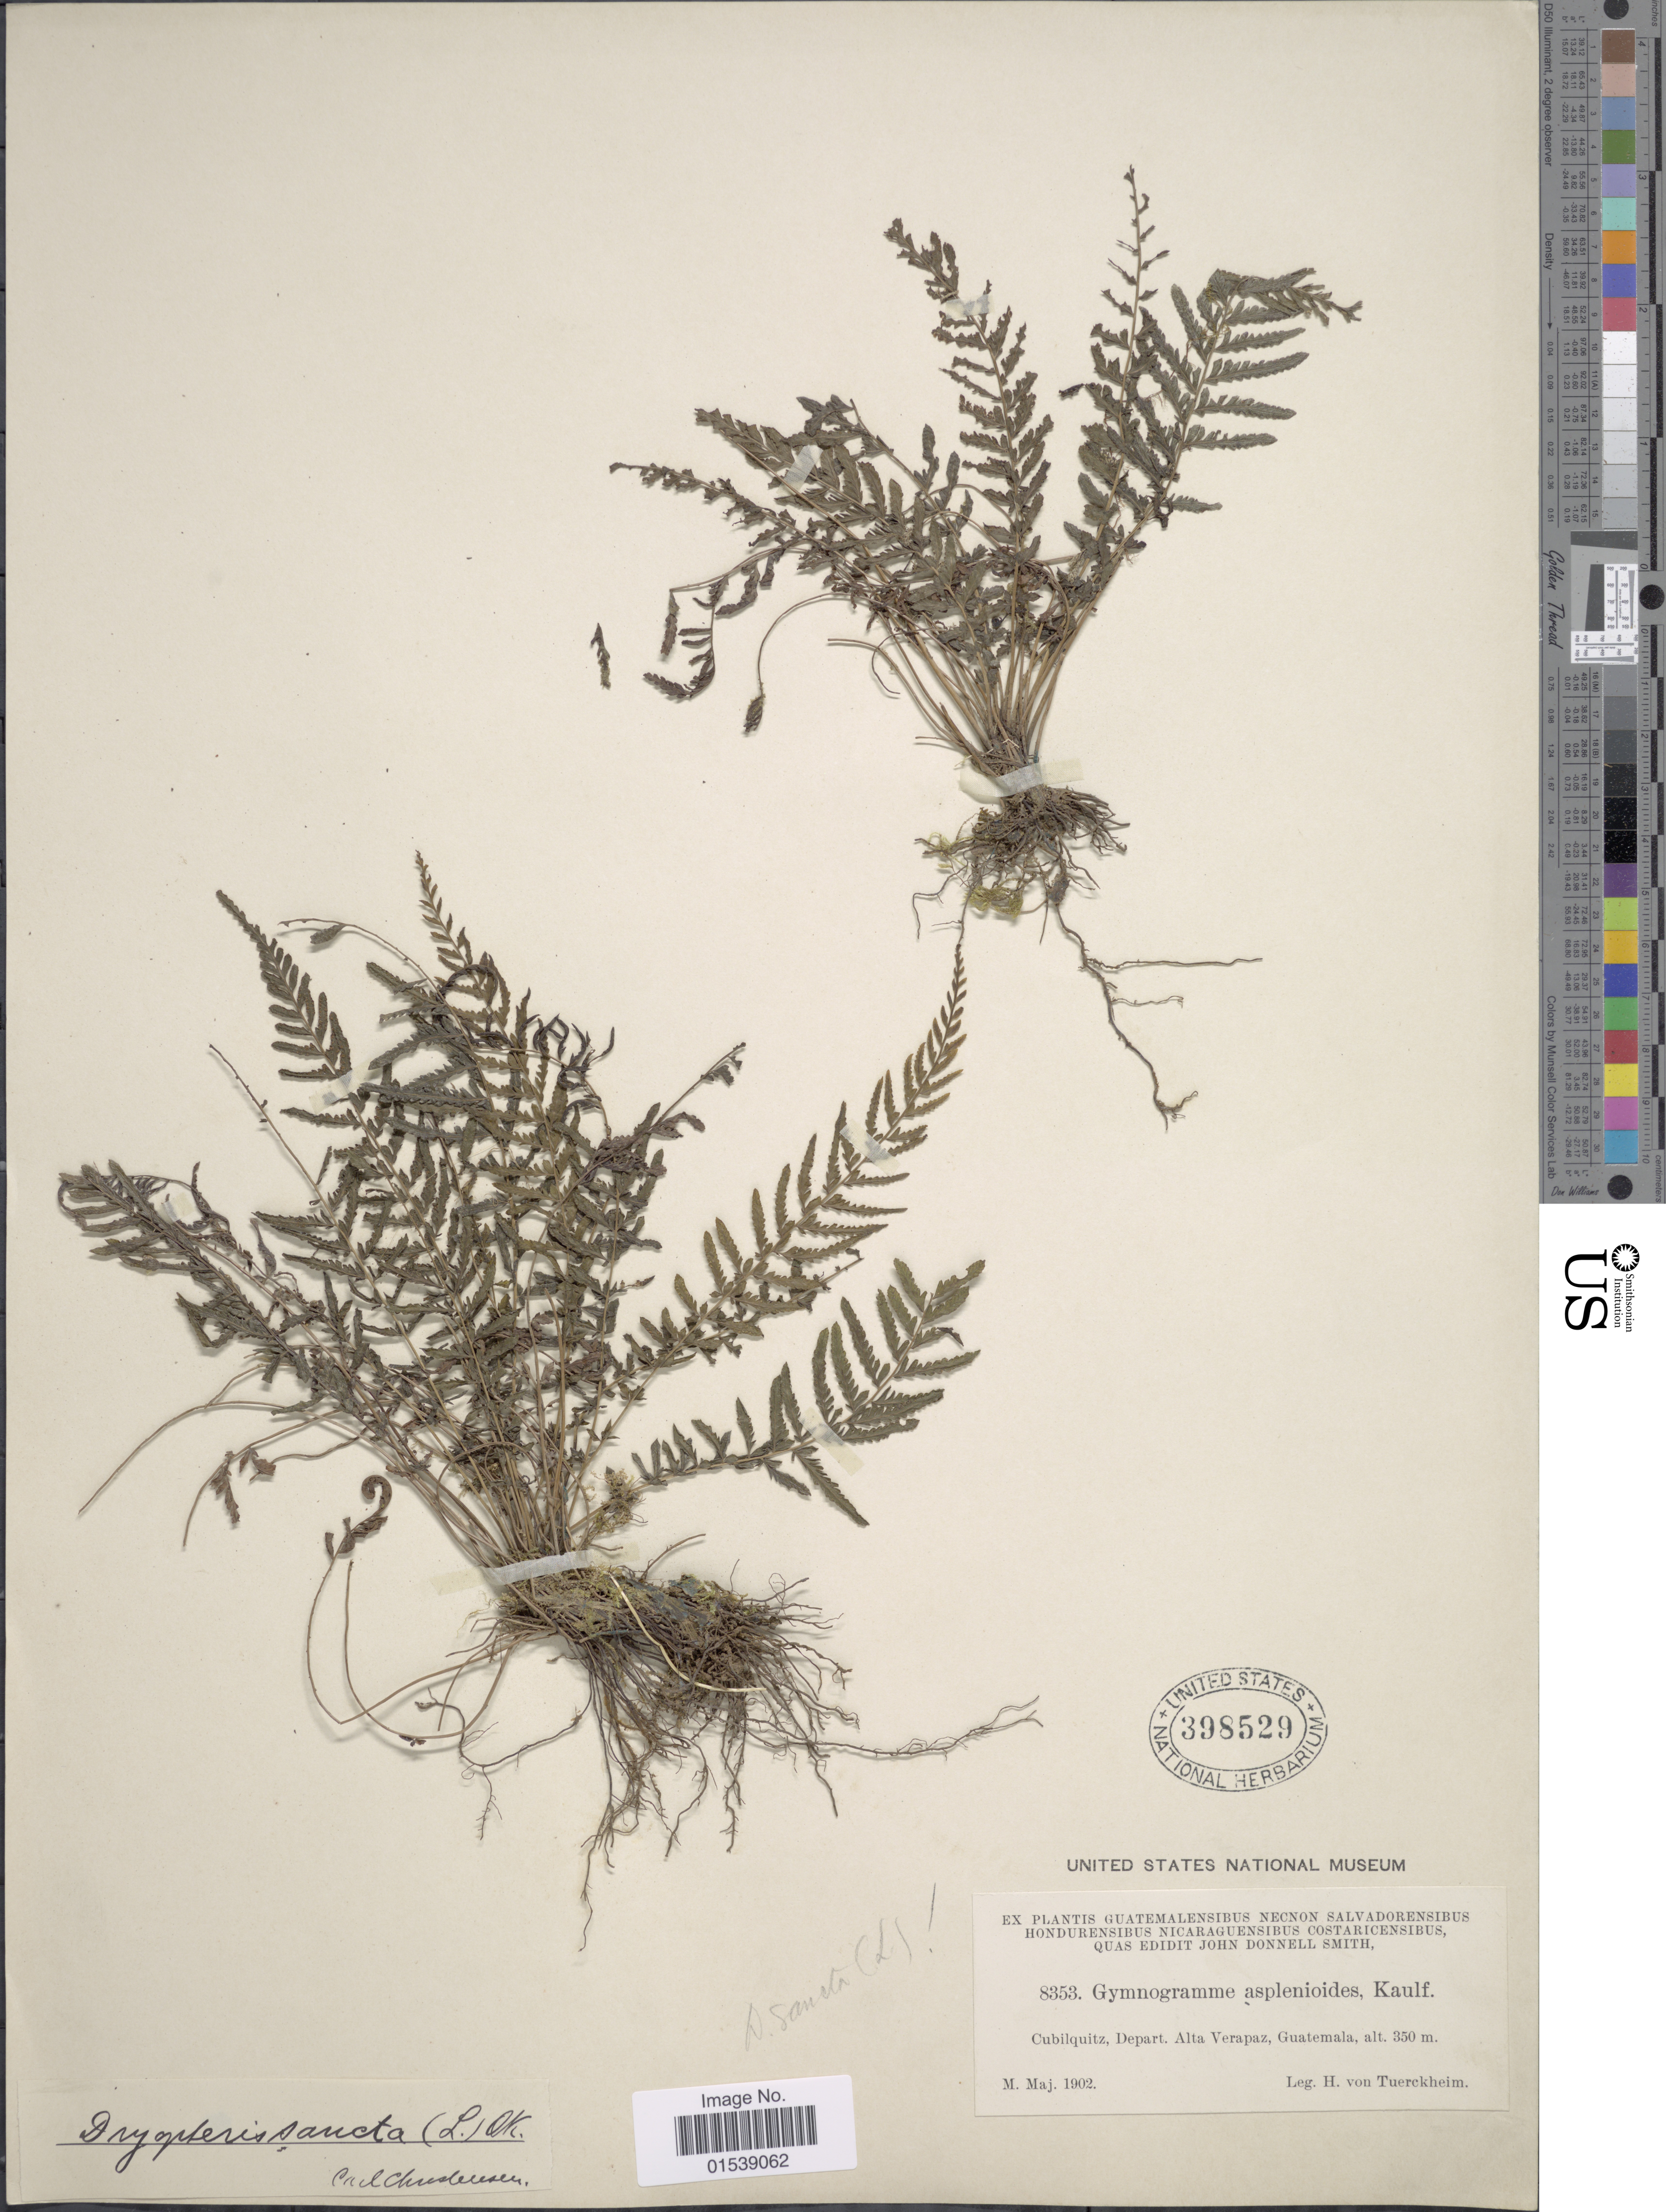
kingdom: Plantae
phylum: Tracheophyta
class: Polypodiopsida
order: Polypodiales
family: Thelypteridaceae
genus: Amauropelta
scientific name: Amauropelta sancta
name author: (L.) Pic. Serm.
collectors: H. von Türckheim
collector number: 8353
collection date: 1902-05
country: Guatemala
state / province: Alta Verapaz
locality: Cubilquitz, Depart. Alta Cerapaz, Guatemala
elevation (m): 350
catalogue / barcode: US 398529